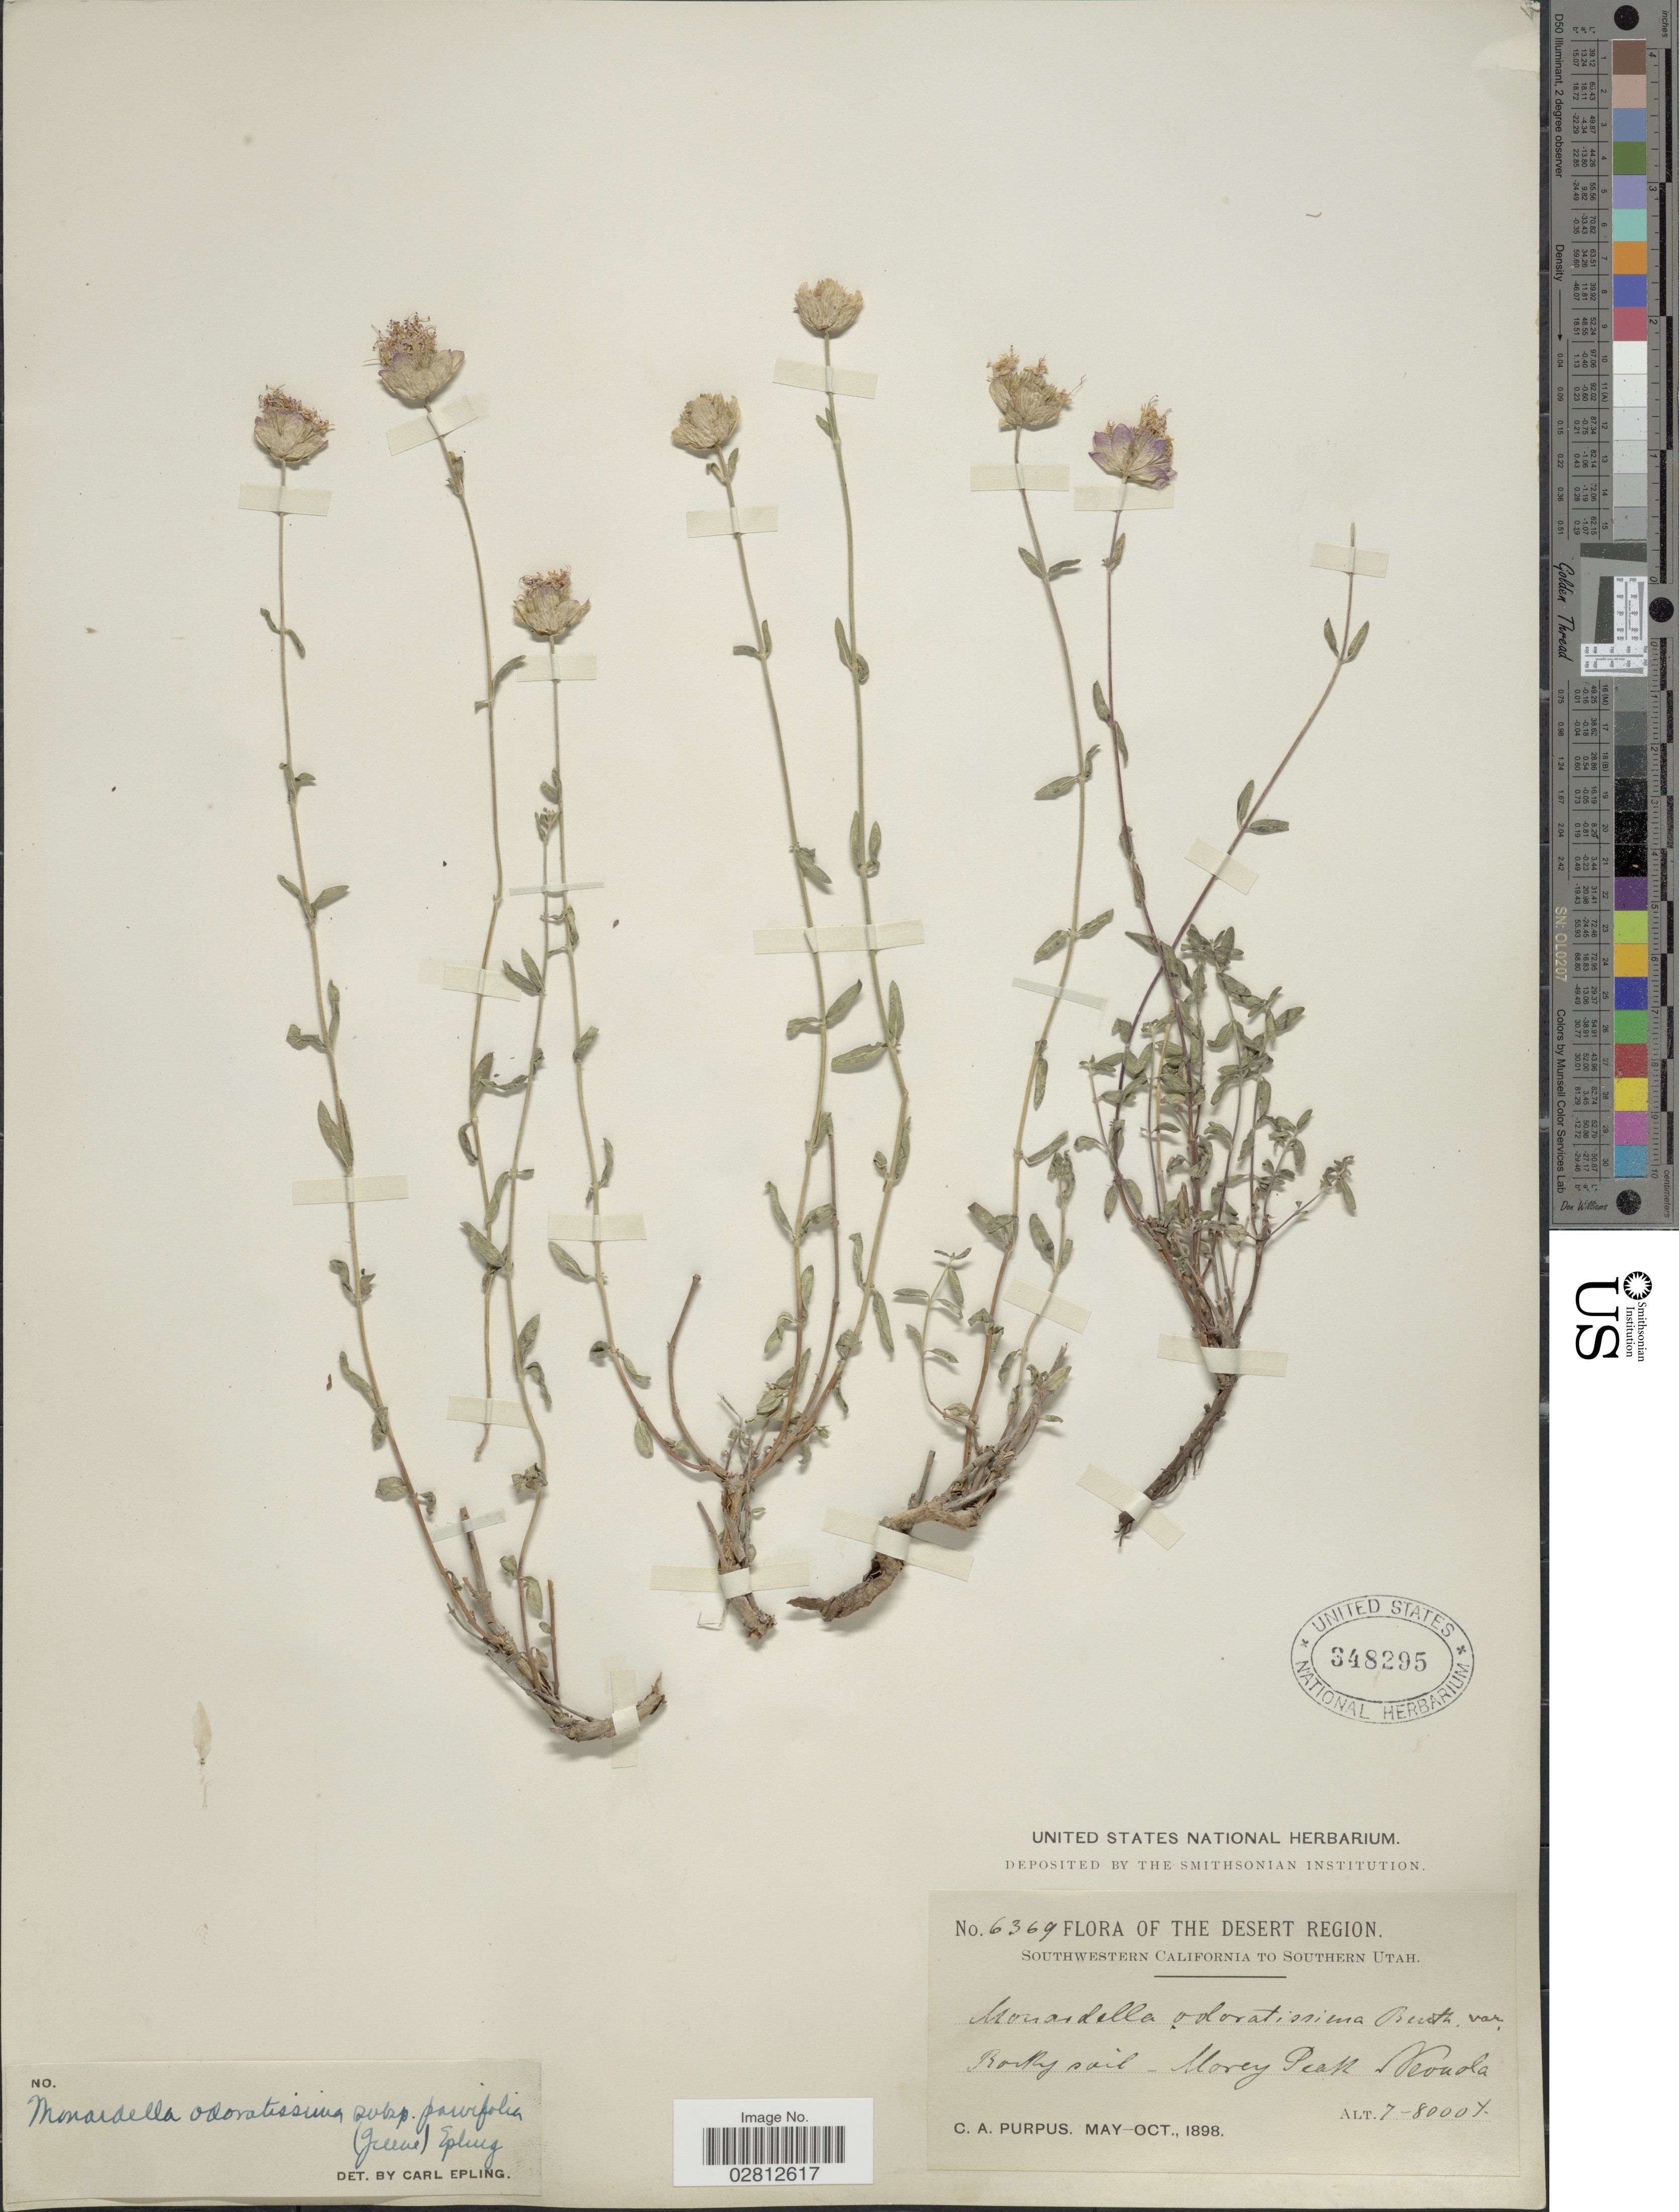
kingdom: Plantae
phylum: Tracheophyta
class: Magnoliopsida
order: Lamiales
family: Lamiaceae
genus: Monardella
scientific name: Monardella odoratissima subsp. glauca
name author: (Greene) Epling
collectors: C. A. Purpus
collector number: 6369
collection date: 1898-05/1898-10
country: United States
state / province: Nevada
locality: The Desert Region, Morey Peak.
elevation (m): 2134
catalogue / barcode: US 348295